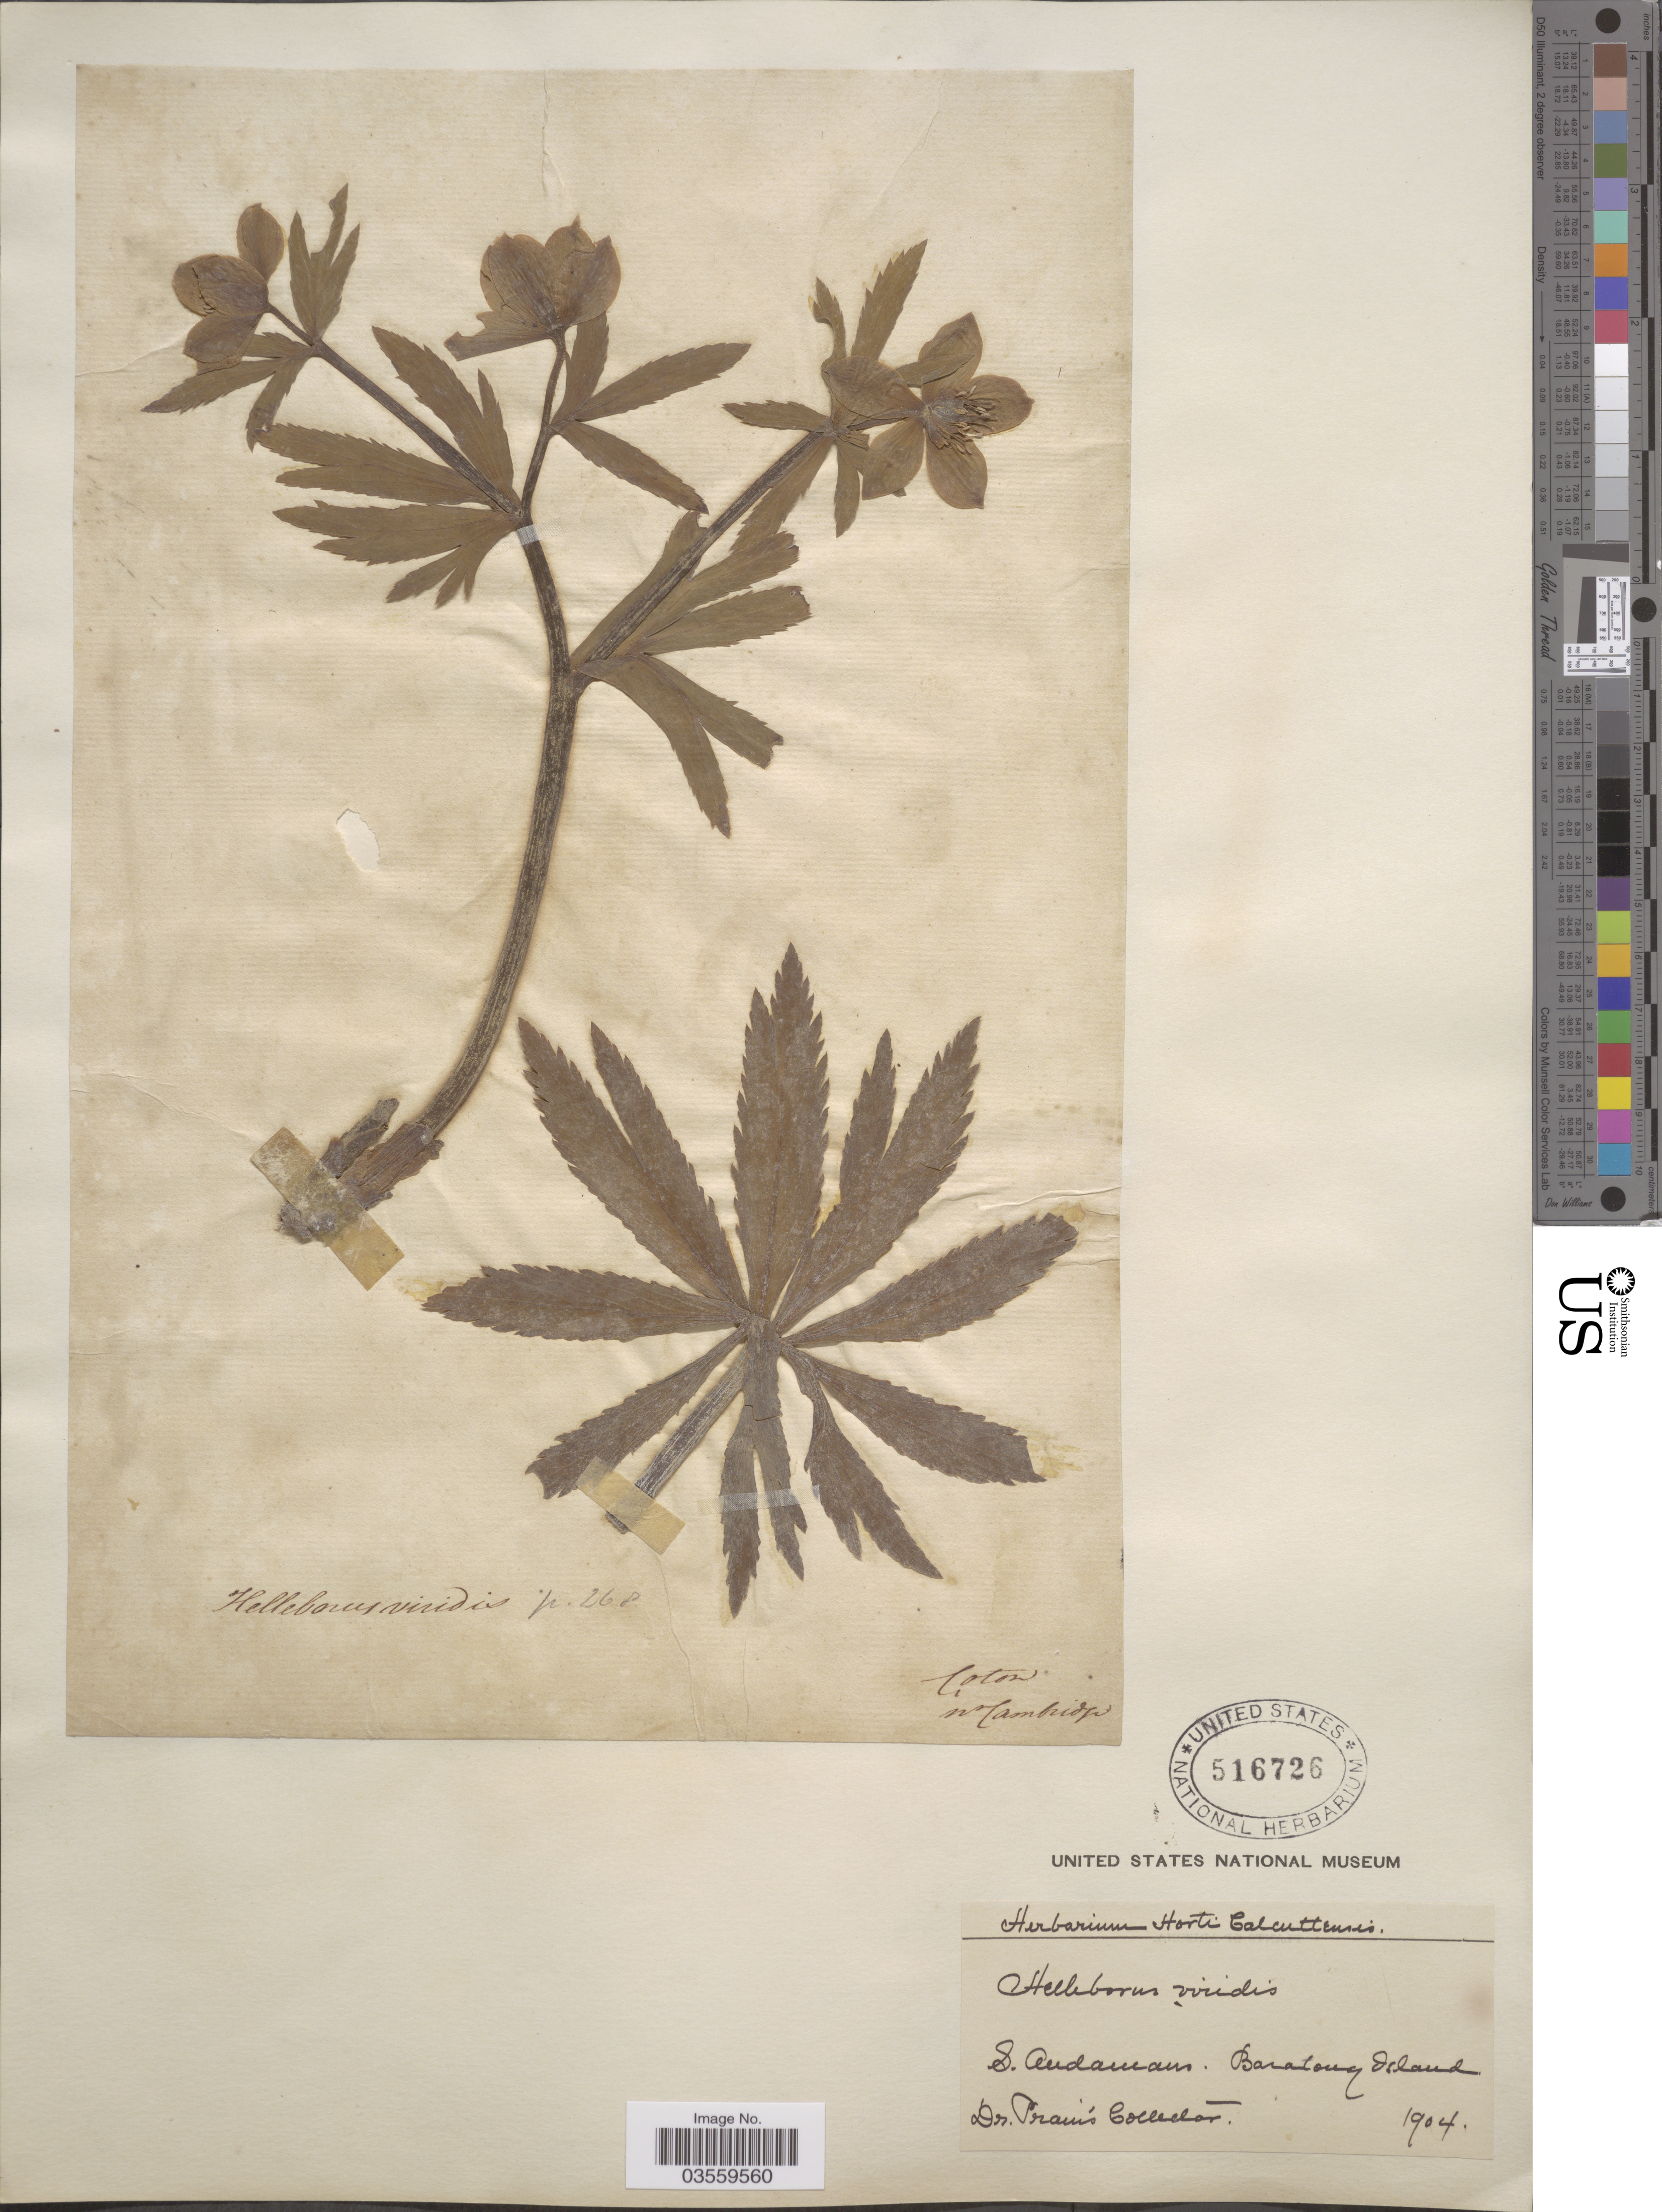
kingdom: Plantae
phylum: Tracheophyta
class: Magnoliopsida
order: Ranunculales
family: Ranunculaceae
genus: Helleborus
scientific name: Helleborus viridis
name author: L.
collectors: Dr. Prain's collector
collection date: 1904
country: India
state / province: Andaman and Nicobar Islands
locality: S. Andaman. Baratang Island.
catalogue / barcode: US 516726